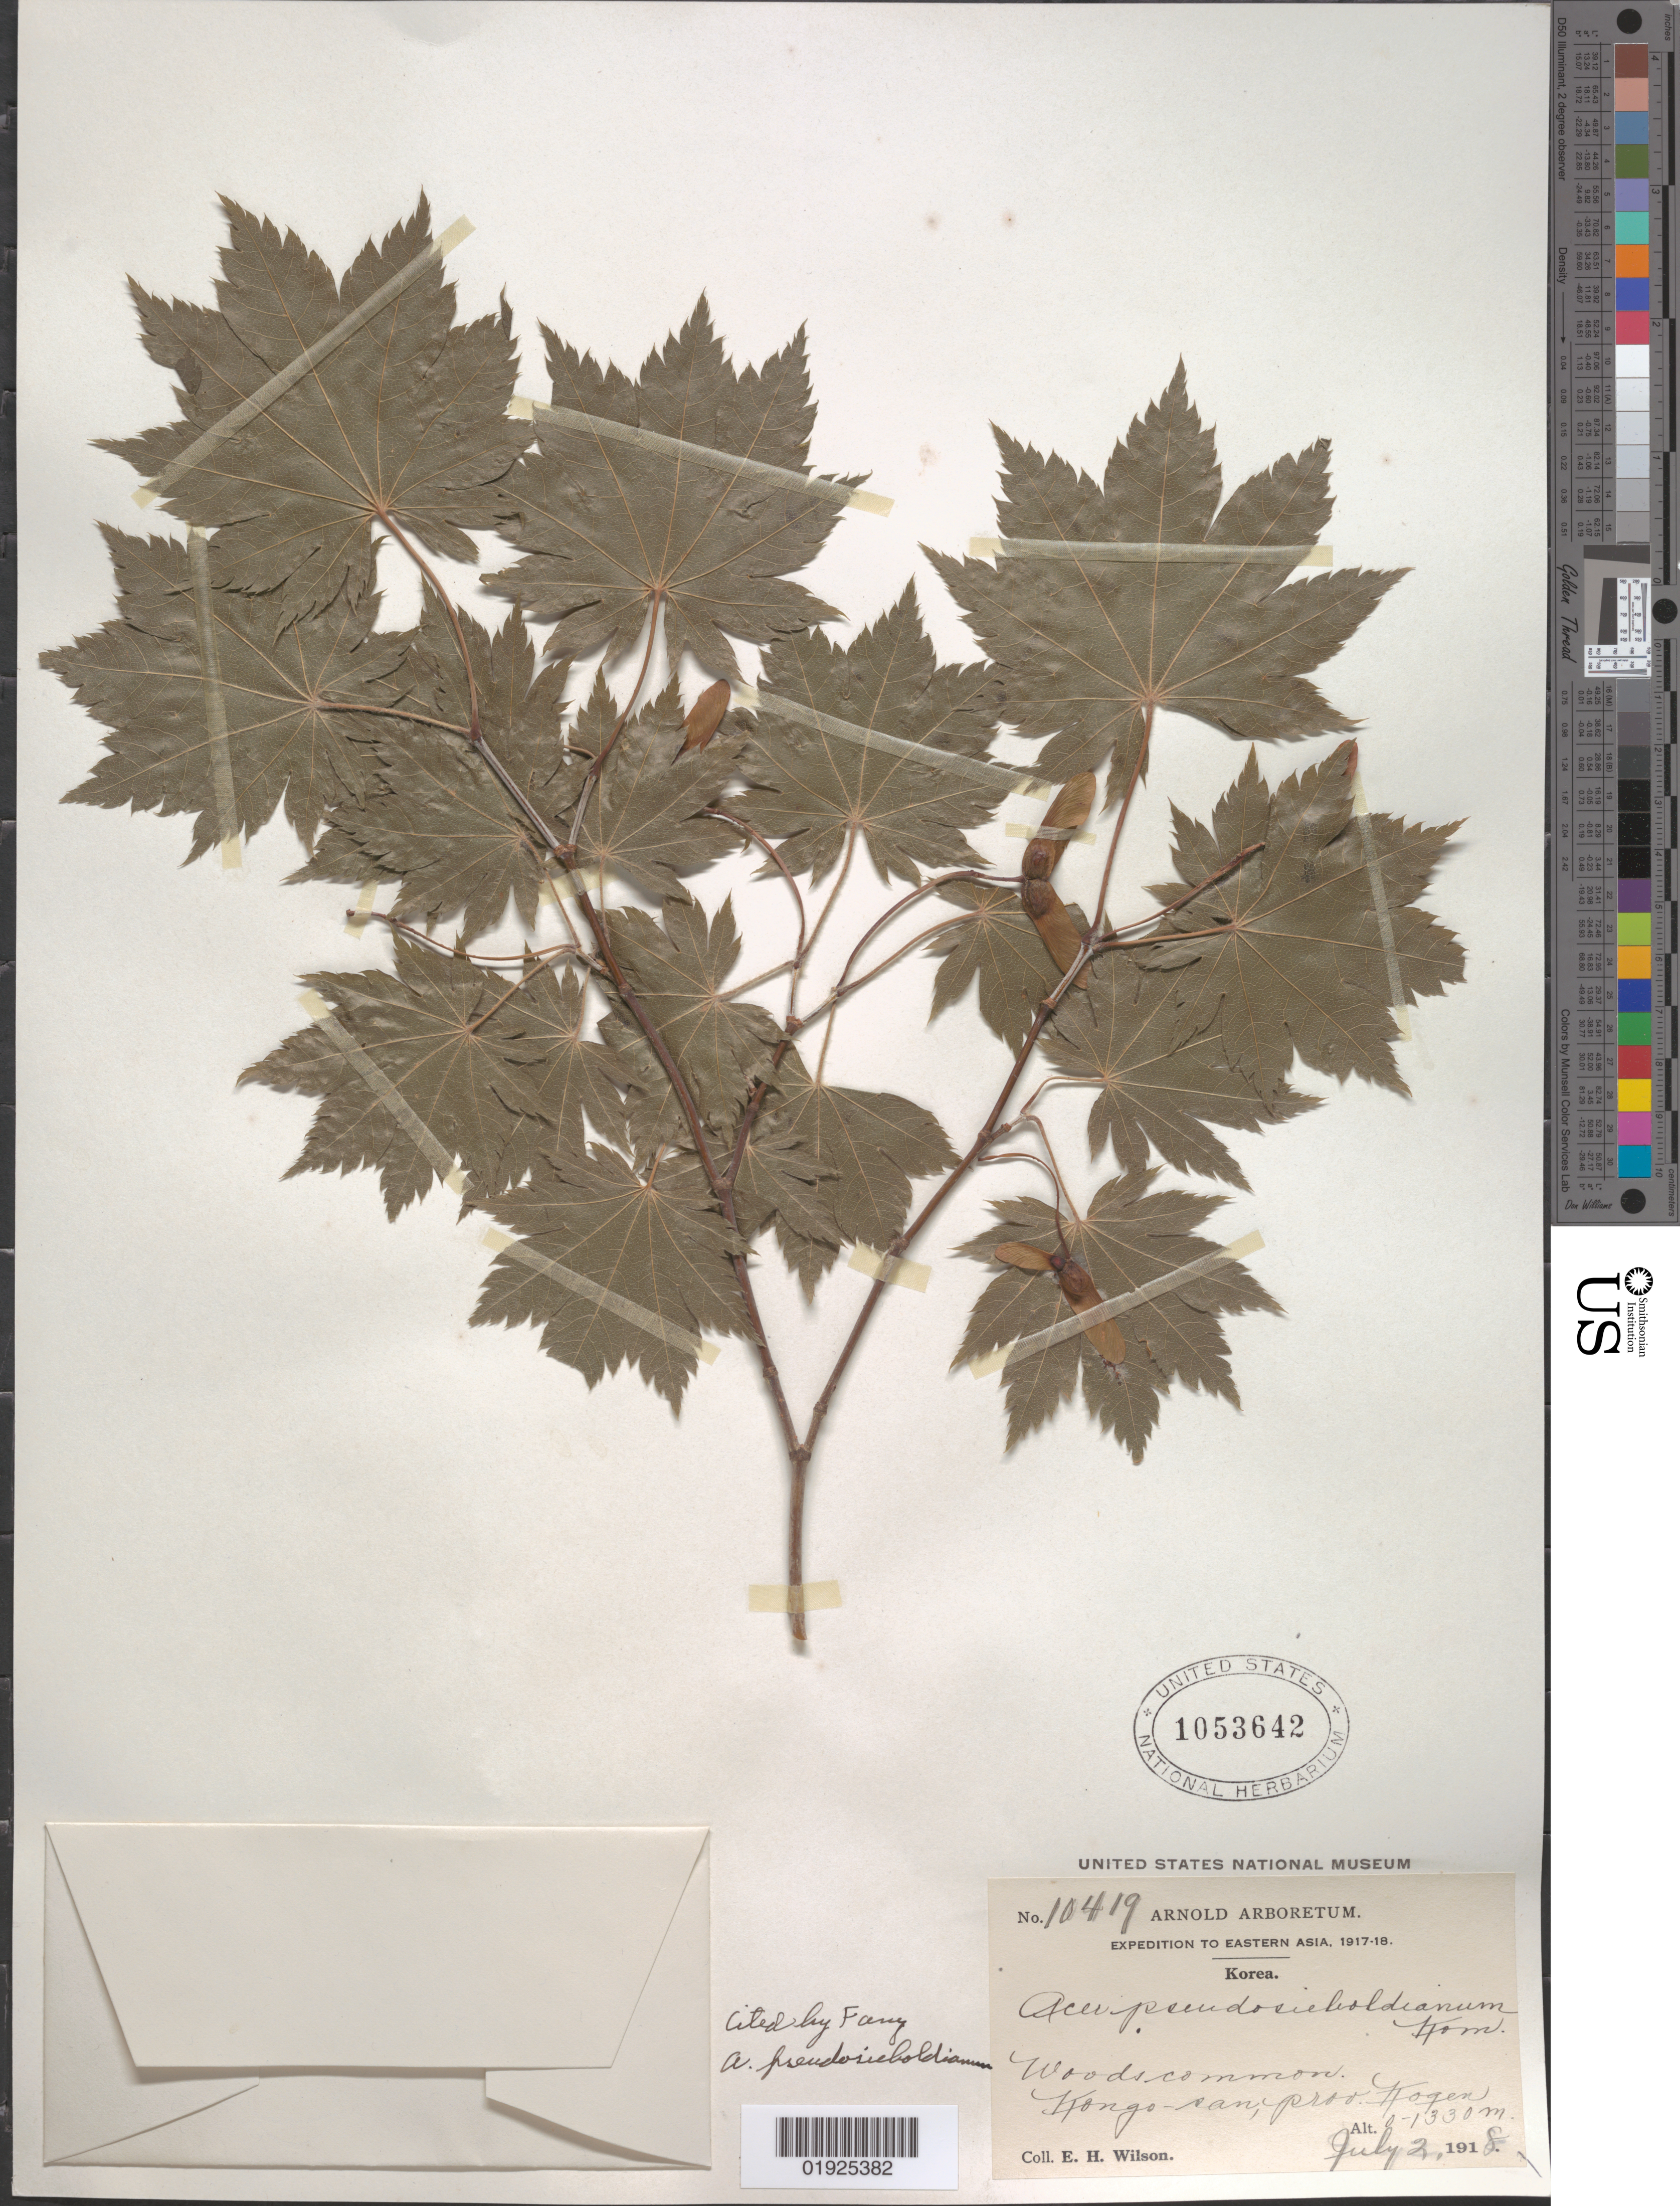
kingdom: Plantae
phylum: Tracheophyta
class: Magnoliopsida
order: Sapindales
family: Sapindaceae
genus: Acer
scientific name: Acer pseudosieboldianum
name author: (Pax) Kom.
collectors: E. H. Wilson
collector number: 10419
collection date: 1918-07-02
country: North Korea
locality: Prov. Kogen, Kongo-san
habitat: Woods, common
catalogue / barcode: US 1053642